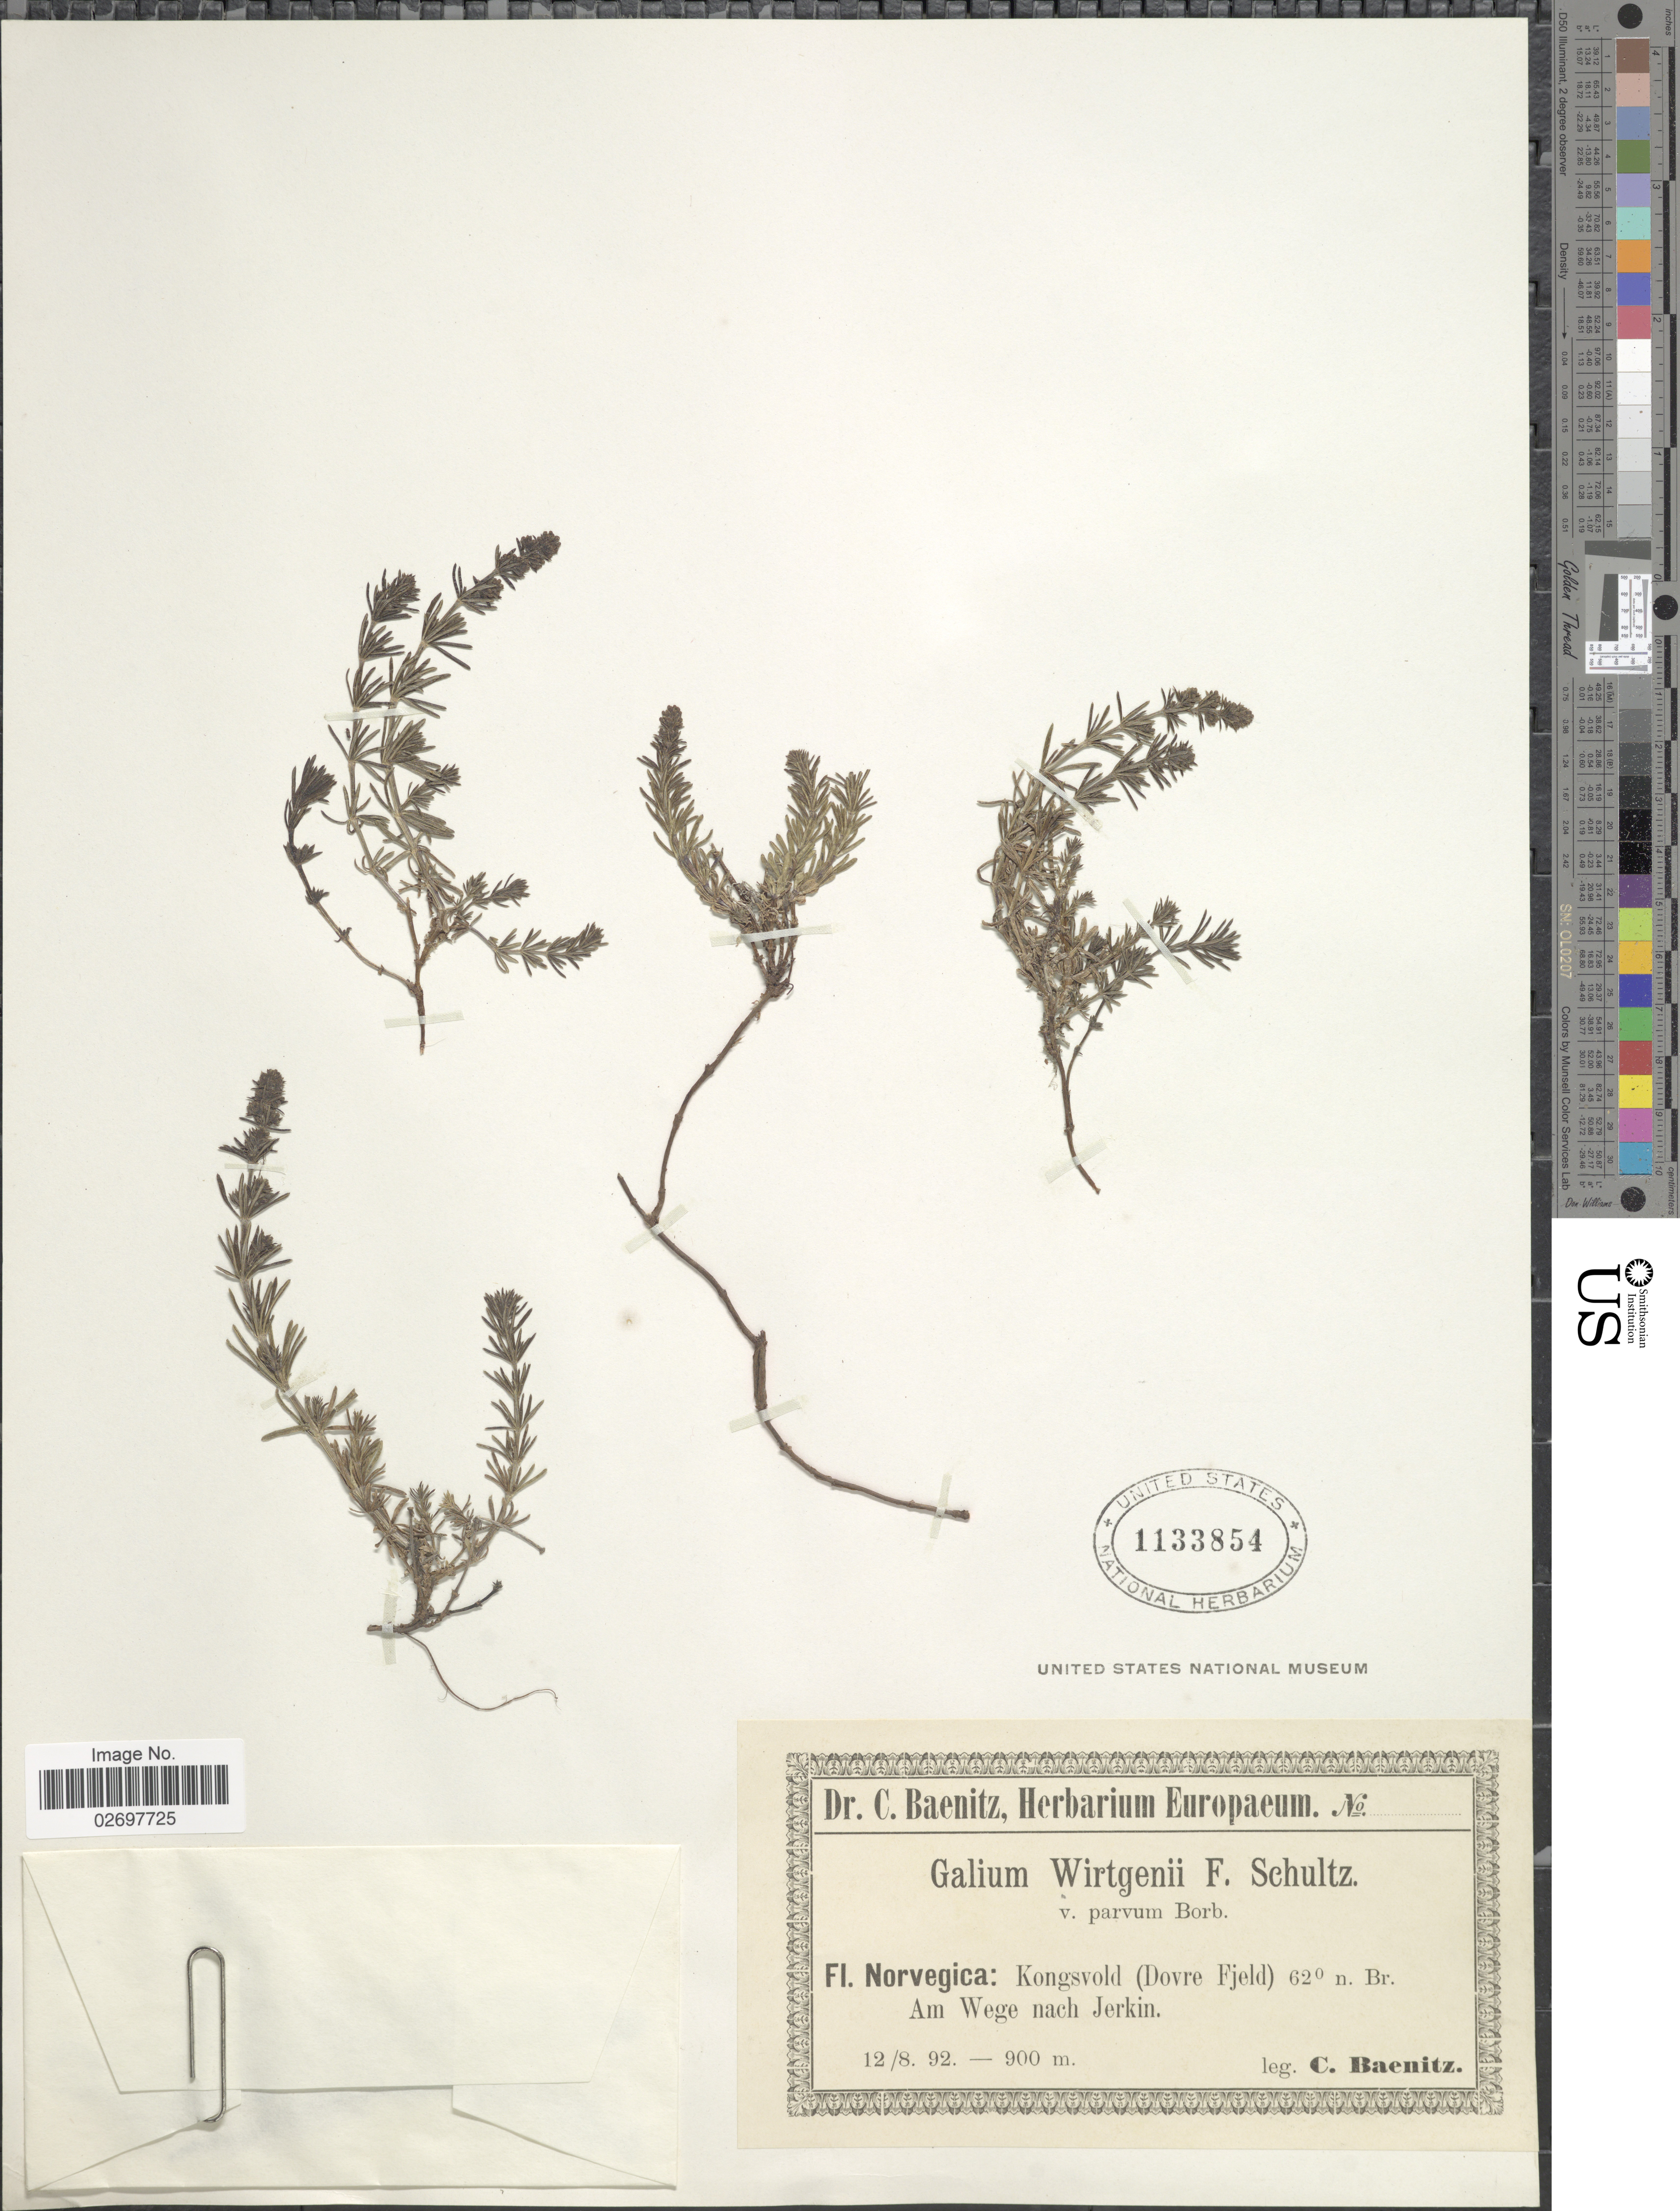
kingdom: Plantae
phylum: Tracheophyta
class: Magnoliopsida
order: Gentianales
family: Rubiaceae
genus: Galium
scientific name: Galium wirtgenii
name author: F.W. Schultz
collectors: C. G. Baenitz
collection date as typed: Transcribed d/m/y: 12/8/92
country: Norway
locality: Fl. Norvegica: Kongsvold (Dovre Fjeld) Am Wege nach Jerkin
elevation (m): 900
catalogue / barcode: US 1133854